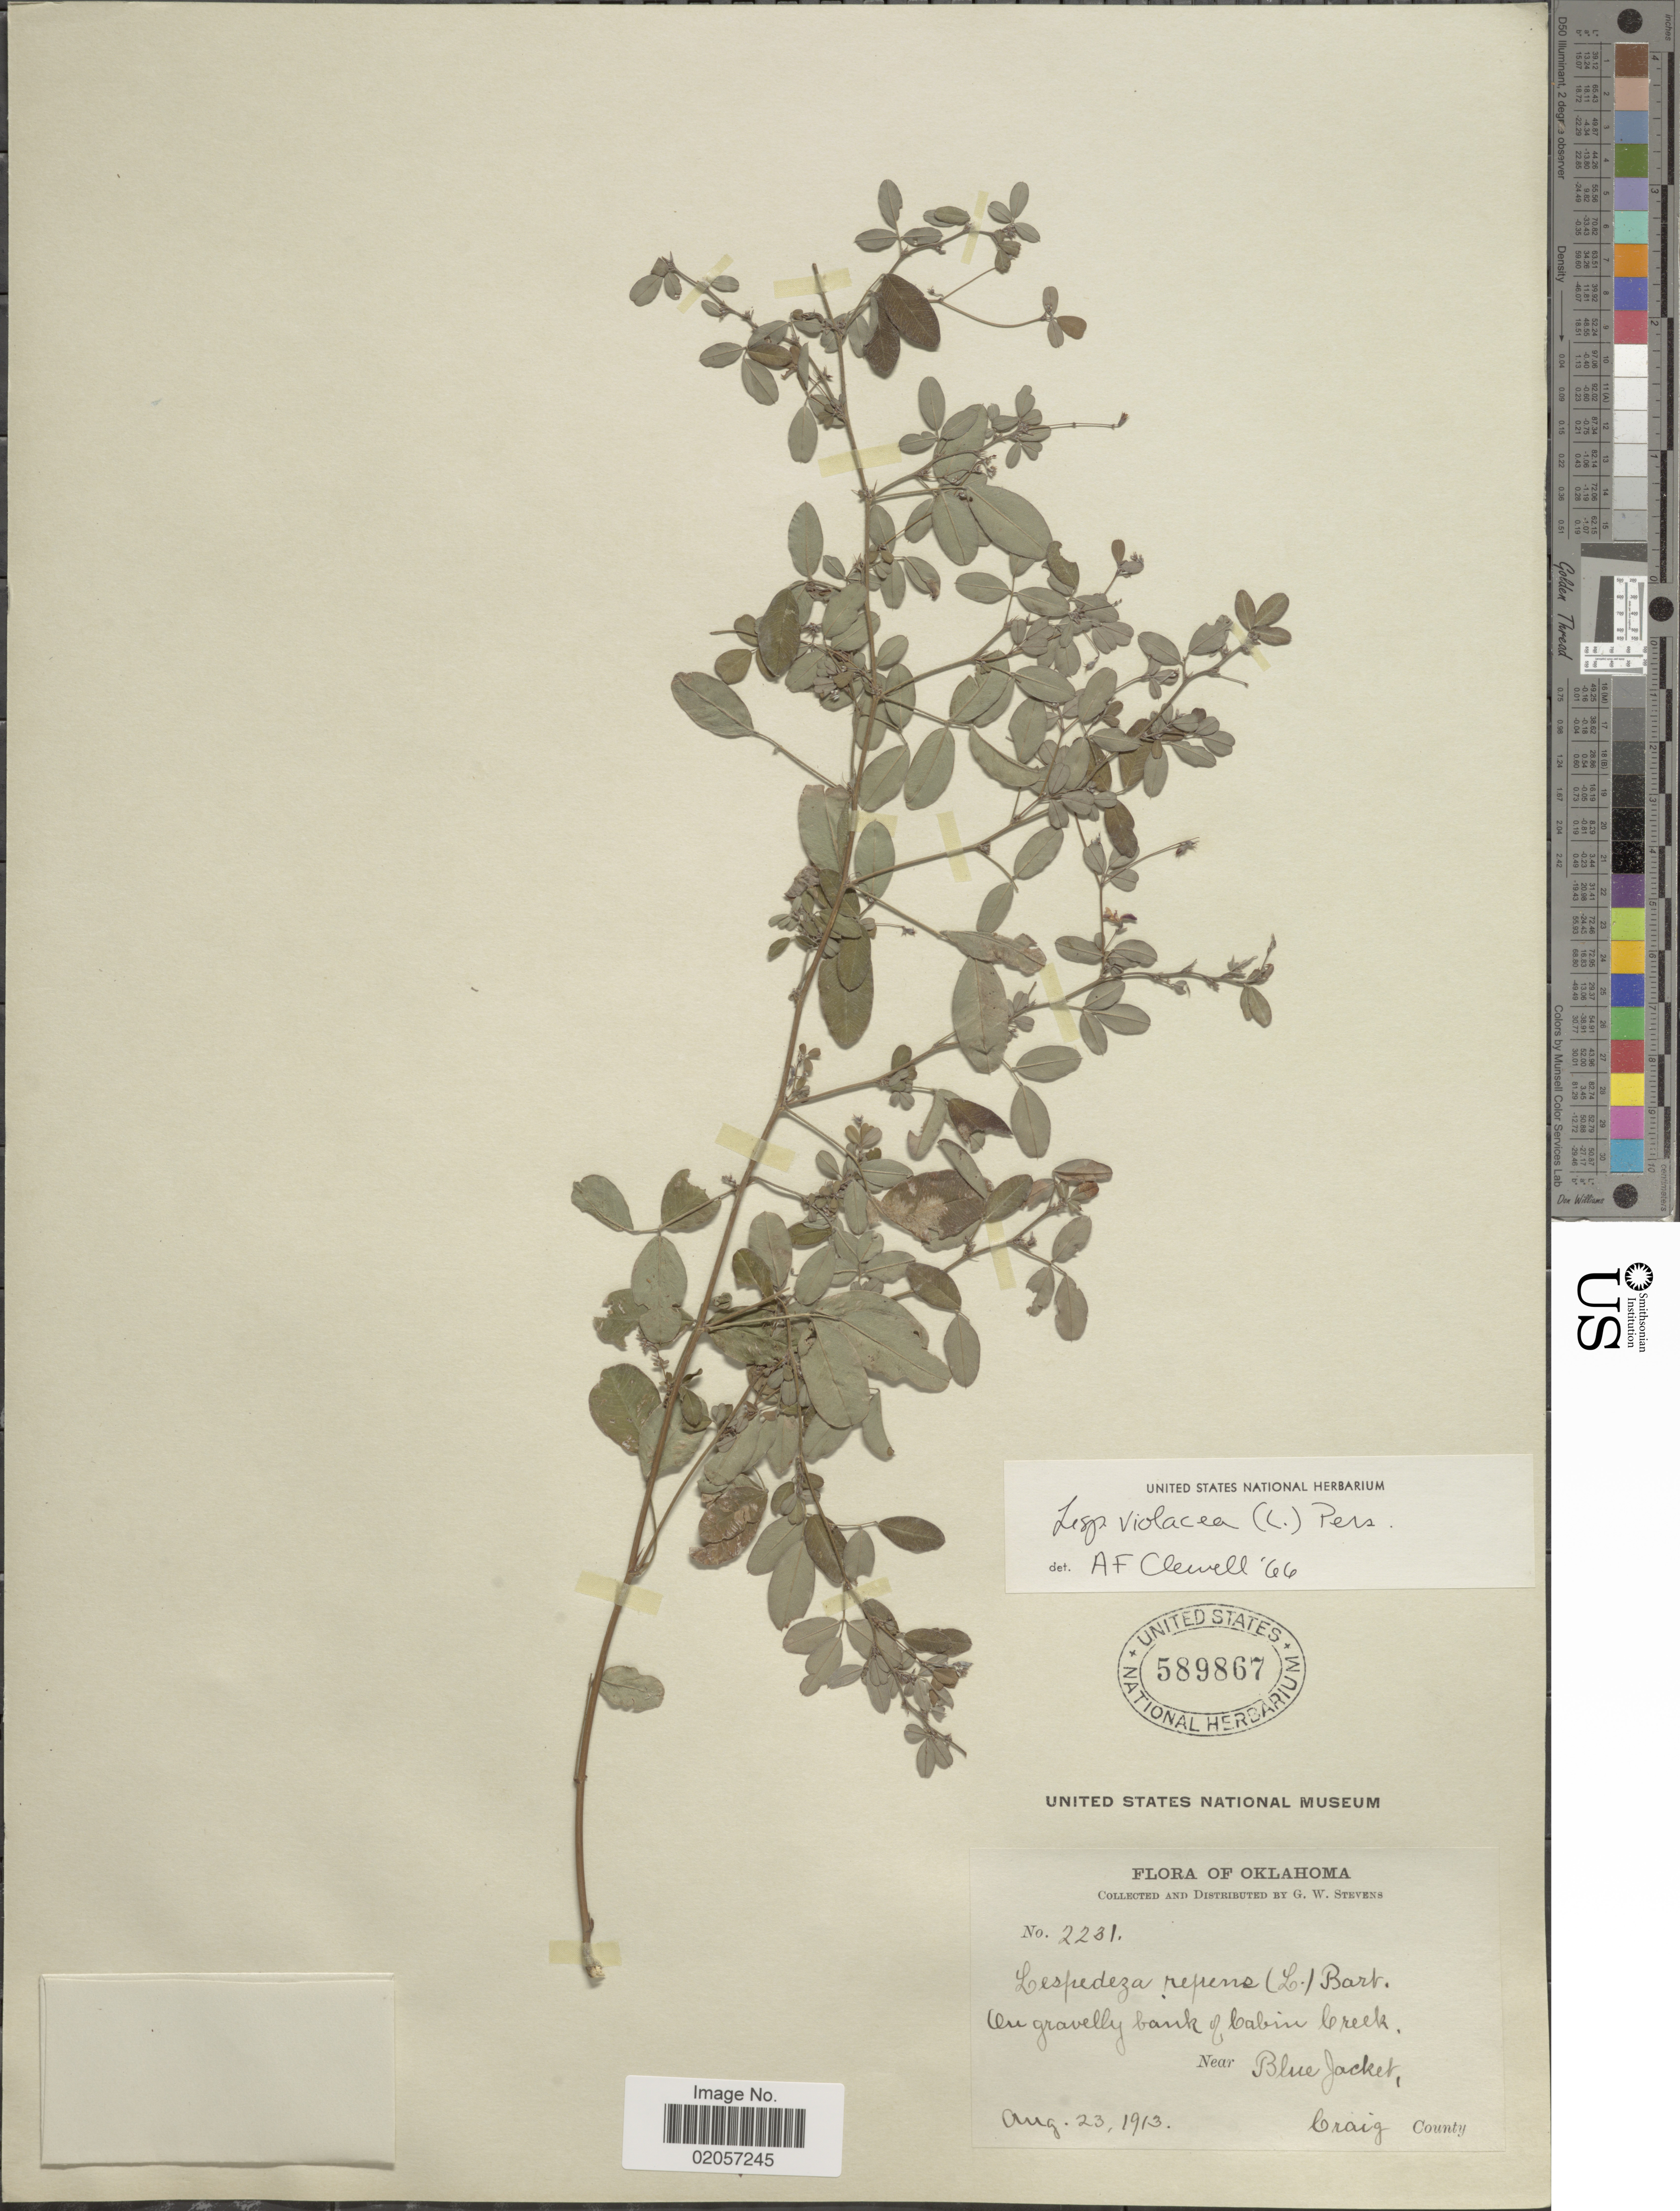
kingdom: Plantae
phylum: Tracheophyta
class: Magnoliopsida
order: Fabales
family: Fabaceae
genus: Lespedeza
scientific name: Lespedeza violacea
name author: (L.) Pers.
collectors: G. W. Stevens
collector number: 2231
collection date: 1913-08-23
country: United States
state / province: Oklahoma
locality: Oklahoma, On gravelly bank of Cabin Creek, Near Blue Jacket.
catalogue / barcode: US 589867